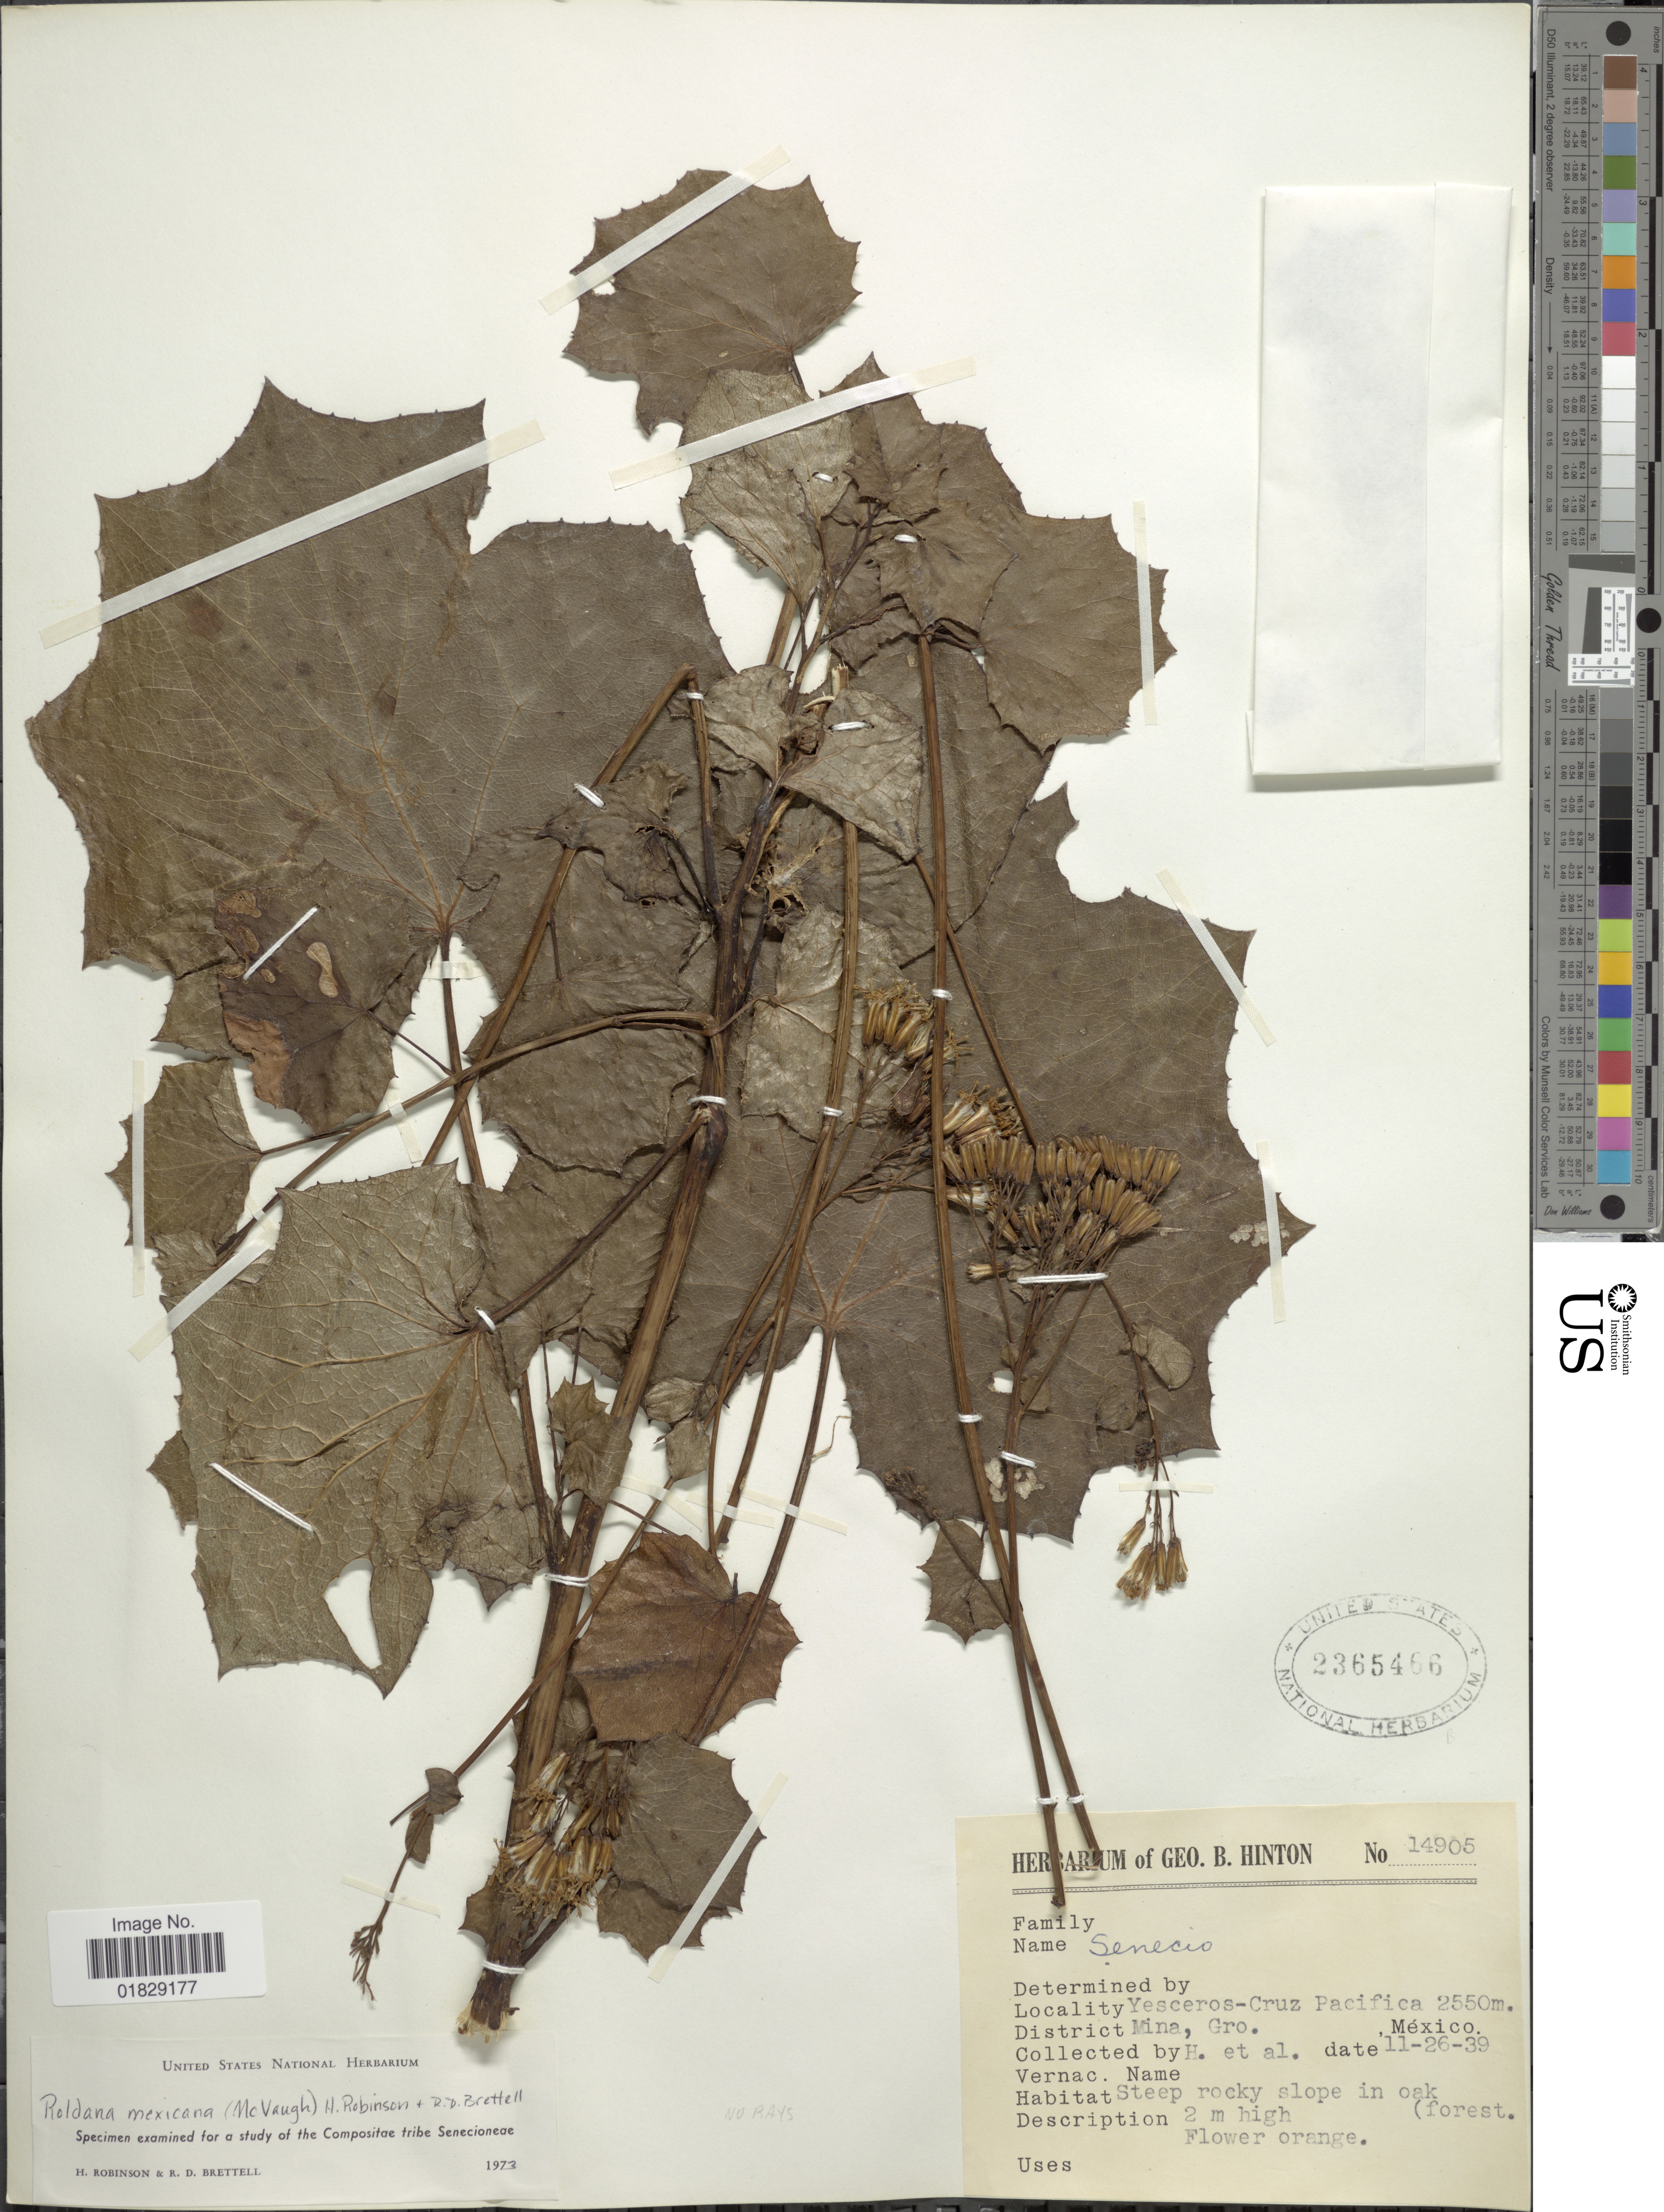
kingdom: Plantae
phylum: Tracheophyta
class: Magnoliopsida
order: Asterales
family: Asteraceae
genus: Roldana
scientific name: Roldana mexicana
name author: (McVaugh) H. Rob. & Brettell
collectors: G. B. Hinton & et al.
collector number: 14905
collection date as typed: Transcribed d/m/y: 26/11/39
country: Mexico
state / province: Guerrero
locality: Yesceros-Cruz Pacifica. District Mina, Gro., México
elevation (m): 2550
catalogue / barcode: US 2365466